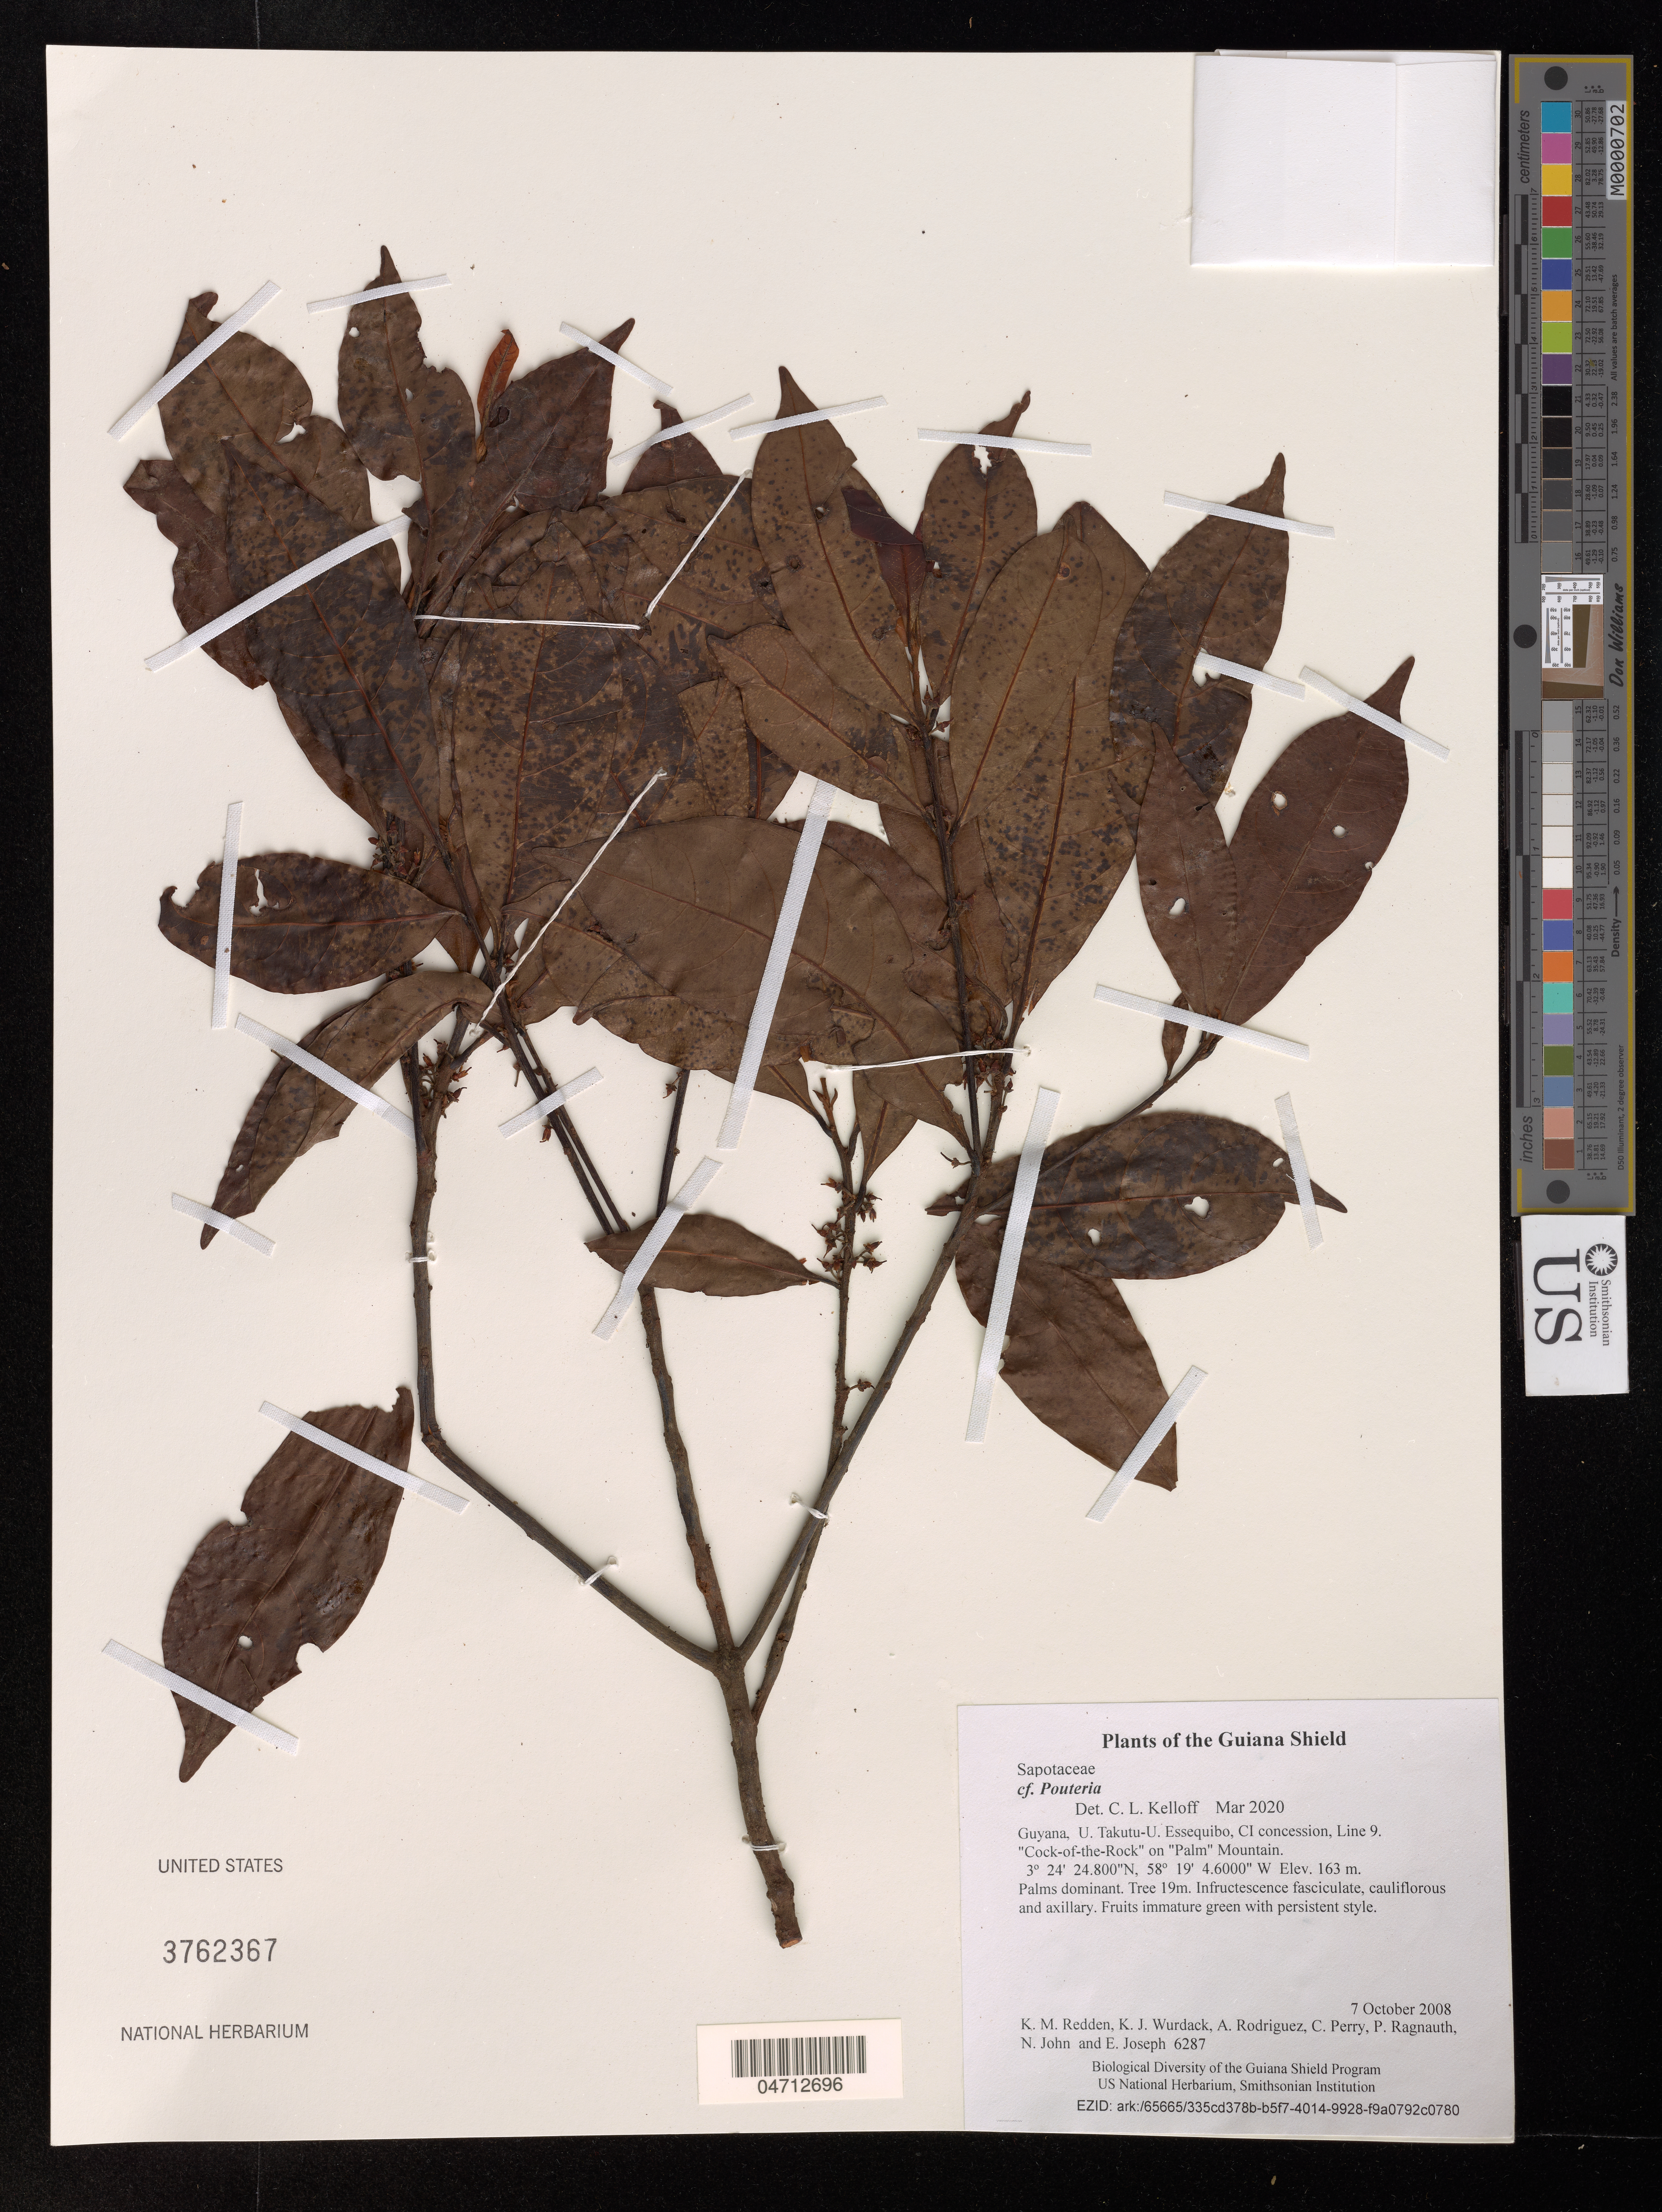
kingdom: Plantae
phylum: Tracheophyta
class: Magnoliopsida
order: Ericales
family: Sapotaceae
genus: Pouteria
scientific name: Pouteria sp.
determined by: Kelloff, C. L.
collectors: K. M. Redden, K. Wurdack, A. Rodriguez, C. Perry, P. Ragnauth, N. John & E. Joseph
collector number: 6287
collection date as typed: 7 October 2008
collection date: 2008-10-07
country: Guyana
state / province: U. Takutu-U. Essequibo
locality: CI concession, Line 9. "Cock-of-the-Rock" on "Palm" Mountain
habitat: Palms dominant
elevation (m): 163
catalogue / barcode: US 3762367